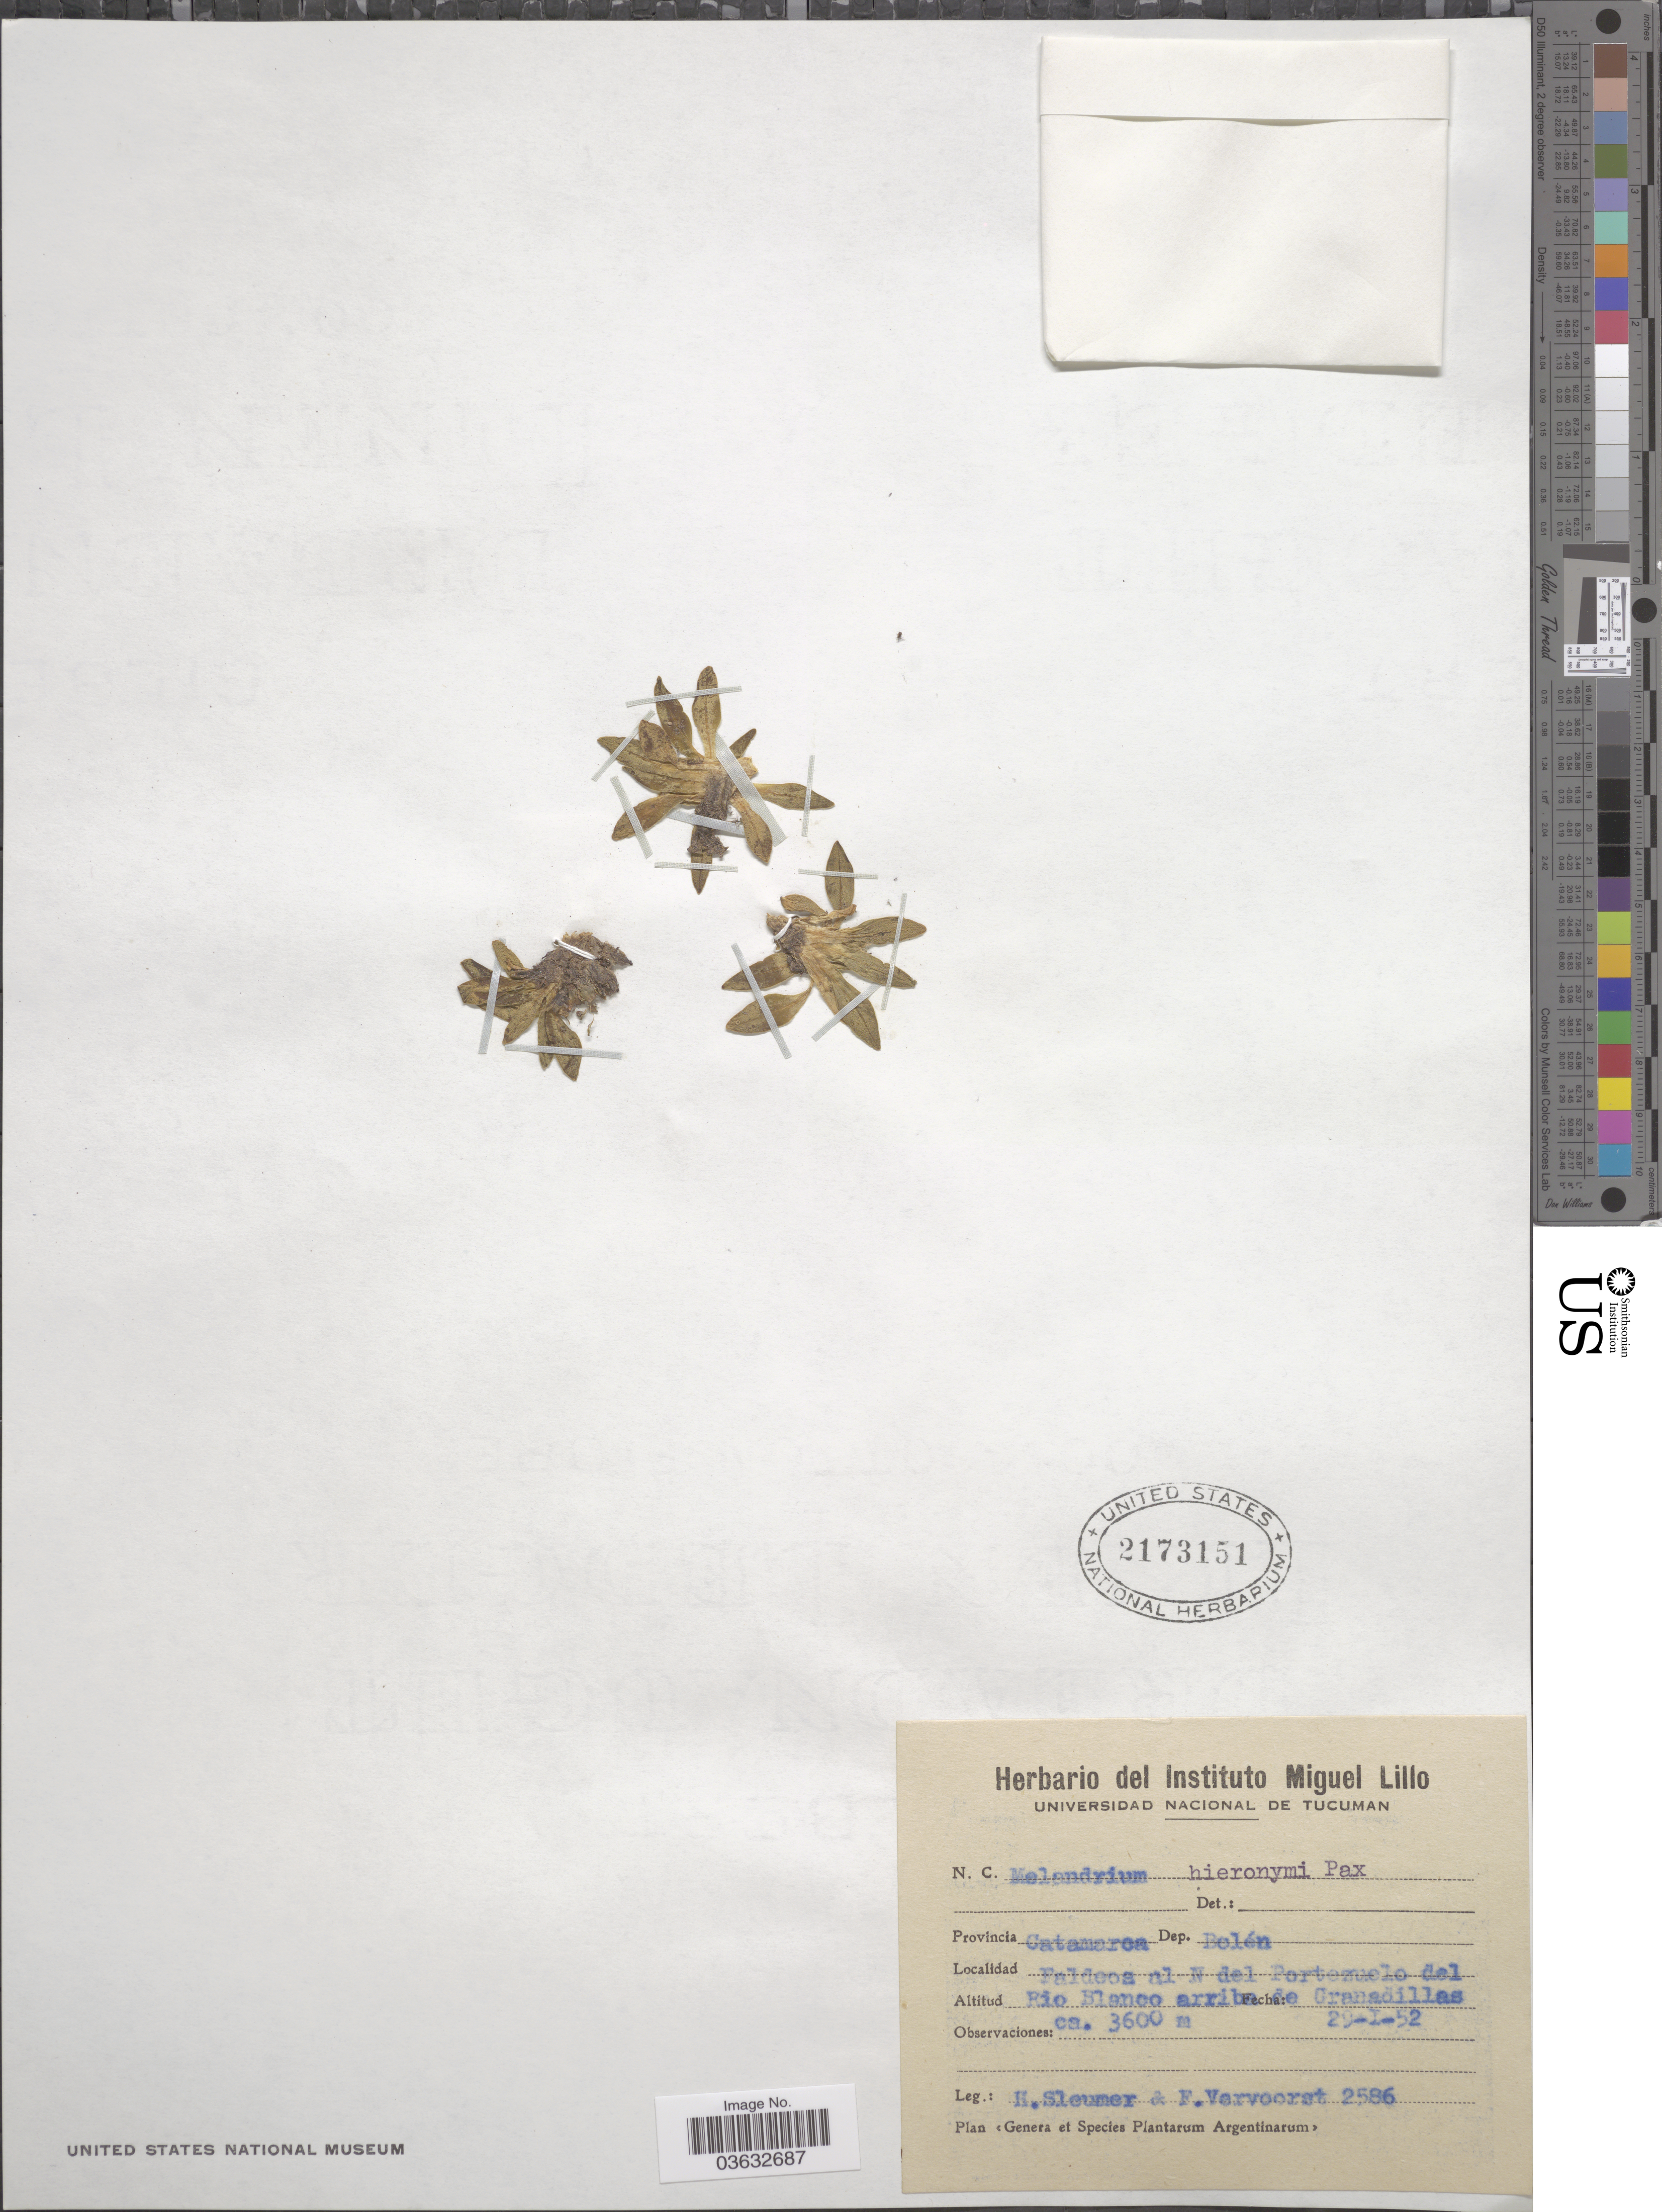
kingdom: Plantae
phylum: Tracheophyta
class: Magnoliopsida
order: Caryophyllales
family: Caryophyllaceae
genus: Silene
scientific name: Silene mandonii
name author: (Rohrb.) Bocquet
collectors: H. O. Sleumer & F. Vervoorst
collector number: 2586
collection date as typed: Transcribed d/m/y: 29/1/52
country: Argentina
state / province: Catamarca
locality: Dep. Belén. Faldeos al N del Portezuelo del Rio Blanco arriba de Granadillas.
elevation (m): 3600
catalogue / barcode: US 2173151